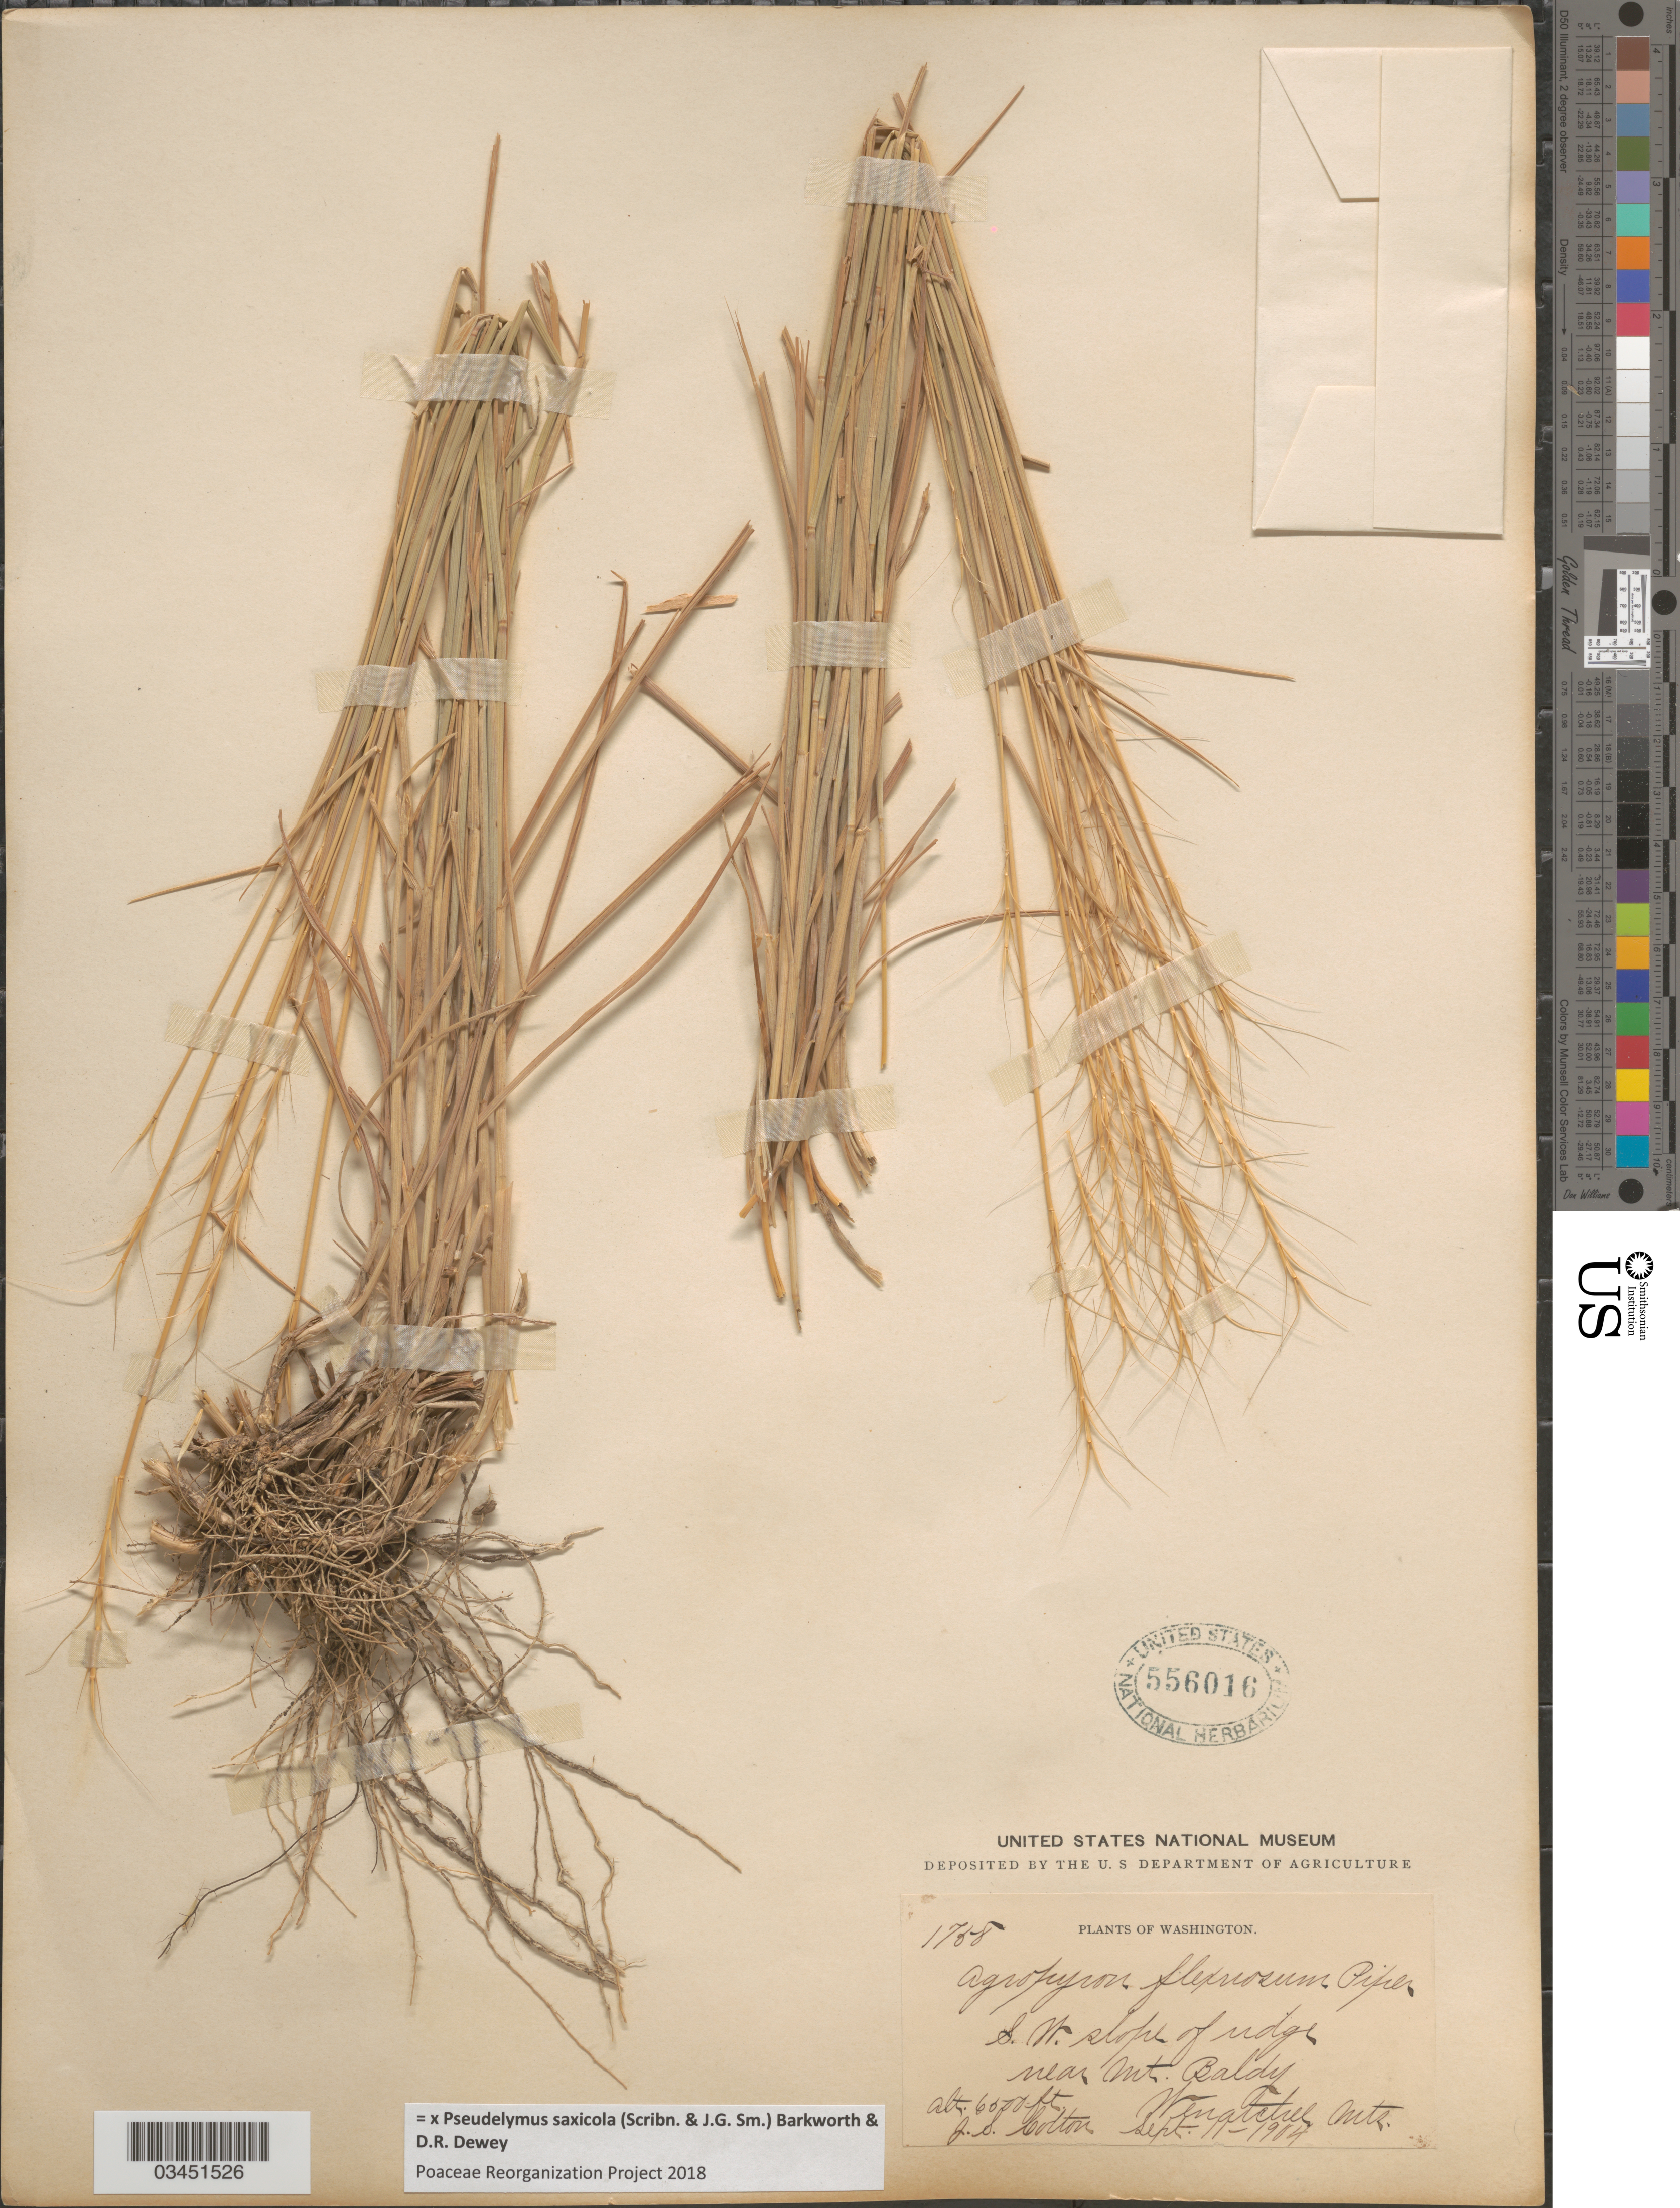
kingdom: Plantae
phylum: Tracheophyta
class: Liliopsida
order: Poales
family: Poaceae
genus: Pseudelymus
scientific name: x Pseudelymus saxicola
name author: (Scribn. & J.G. Sm.) Barkworth & Dewey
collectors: J. S. Cotton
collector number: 1758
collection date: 1904-09-11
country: United States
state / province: Washington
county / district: Chelan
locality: S.W. slope of ridge near Mt. Baldy. Wenatchee Mts.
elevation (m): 1981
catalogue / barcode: US 556016